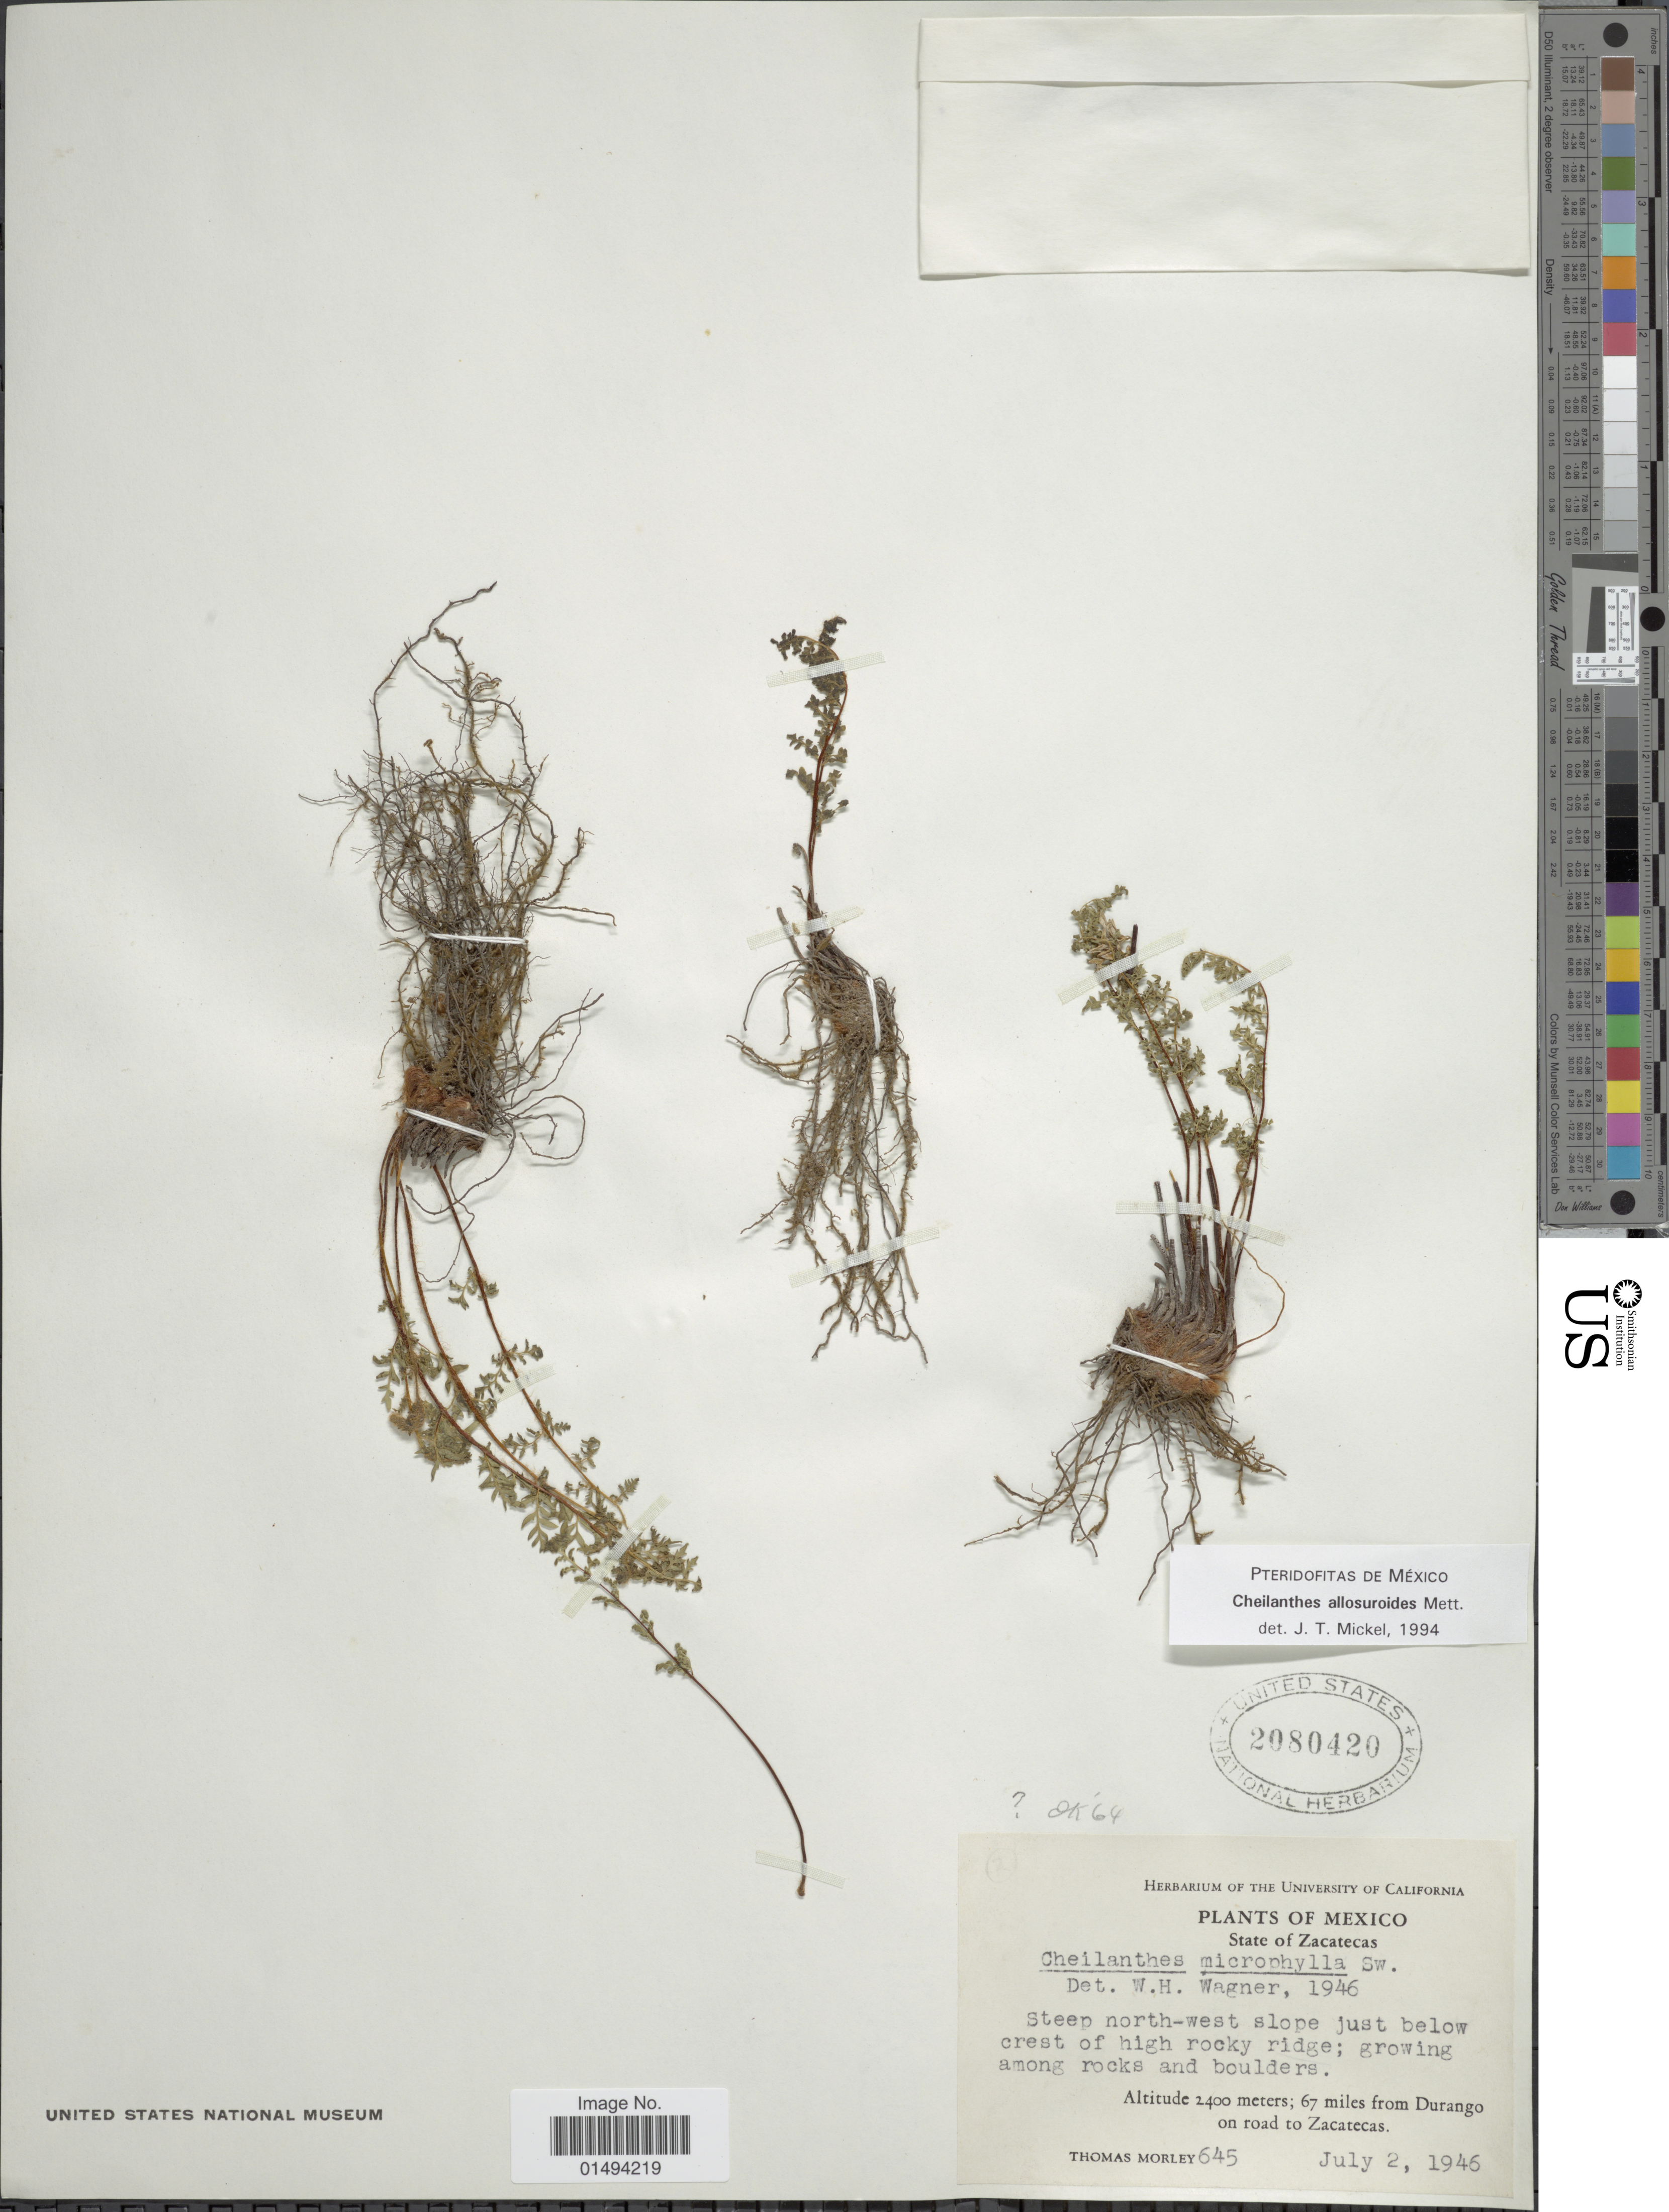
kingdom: Plantae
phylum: Tracheophyta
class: Polypodiopsida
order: Polypodiales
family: Pteridaceae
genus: Myriopteris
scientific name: Myriopteris allosuroides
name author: (Mett.) Grusz & Windham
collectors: T. Morley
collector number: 645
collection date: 1946-07-02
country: Mexico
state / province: Zacatecas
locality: Mexico, Steep north - west slope just below crest of high rocky ridge; growing among rocks and boulders, 67 miles from Durango on road to Zacatecas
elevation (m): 2400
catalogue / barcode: US 2080420